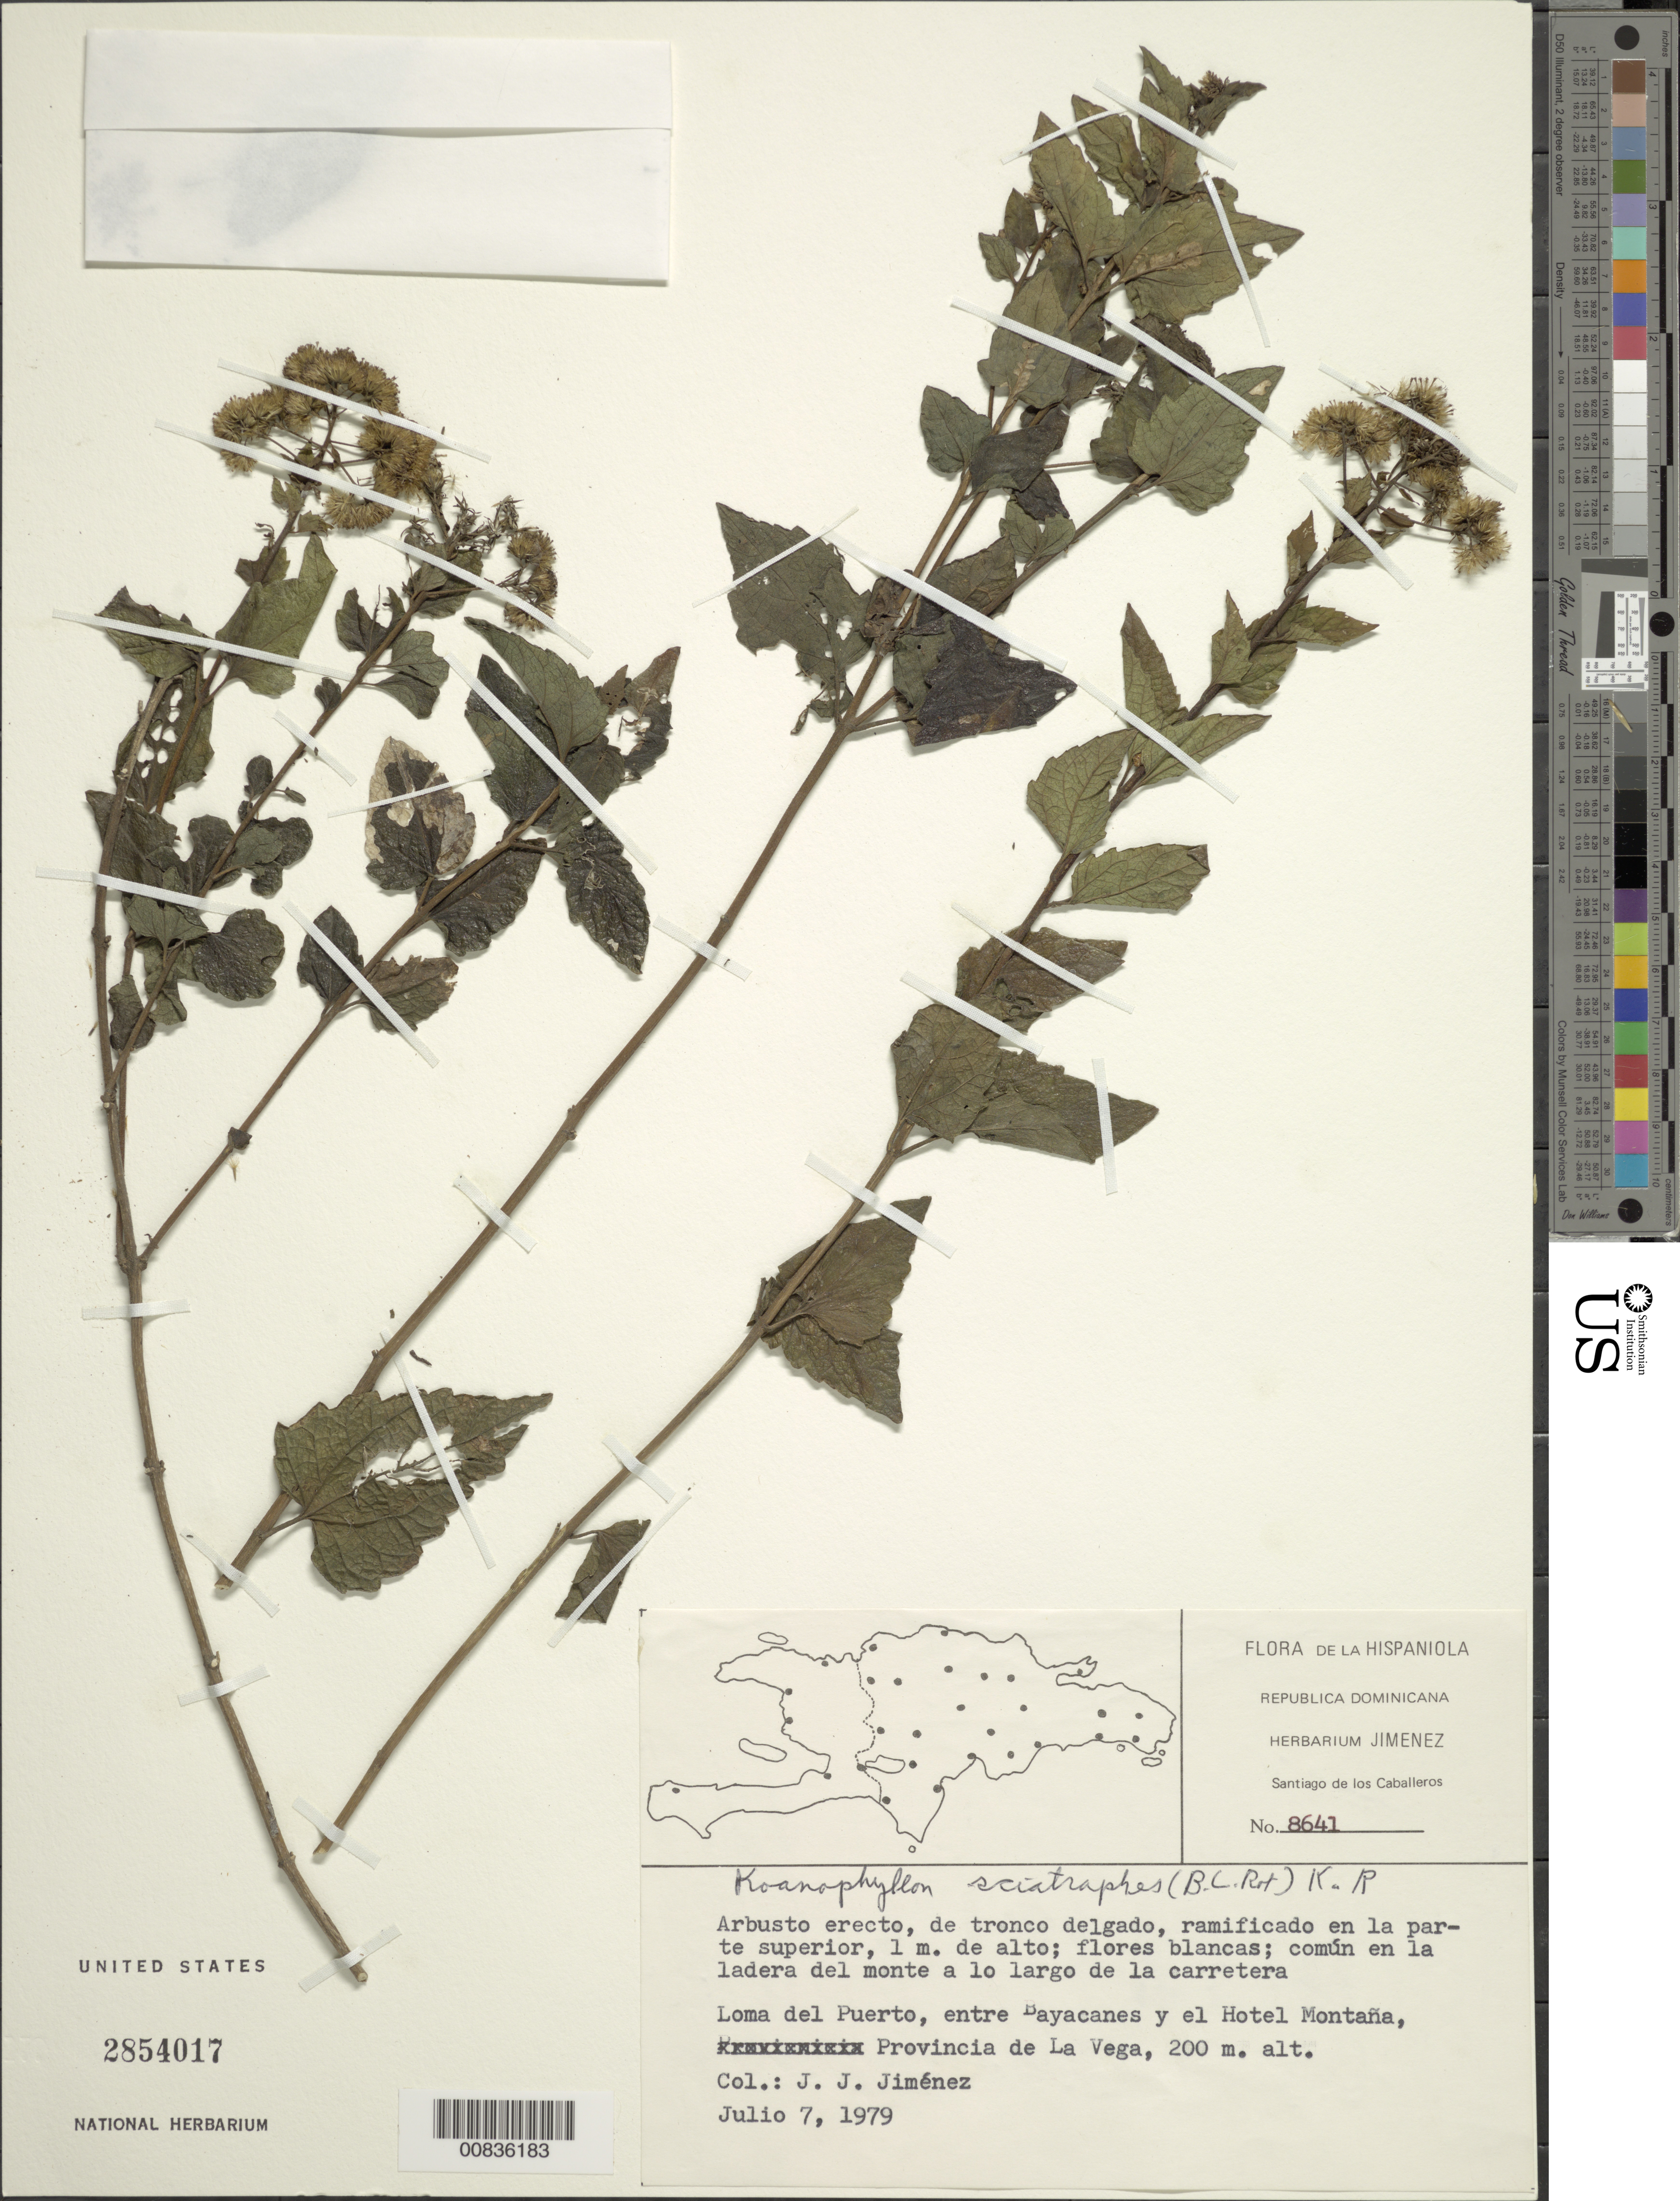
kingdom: Plantae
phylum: Tracheophyta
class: Magnoliopsida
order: Asterales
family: Asteraceae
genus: Koanophyllon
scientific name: Koanophyllon sciatraphes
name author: (B.L. Rob.) R.M. King & H. Rob.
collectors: J. J. Jiménez Almonte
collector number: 8641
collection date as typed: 07 Jul 1979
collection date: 1979-07-07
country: Dominican Republic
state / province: La Vega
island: Hispaniola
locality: Loma del Puerto, entre Bayacanes y el Hotel Montaña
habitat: En la ladera del monte a lo largo de la carretera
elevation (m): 200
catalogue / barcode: US 2854017